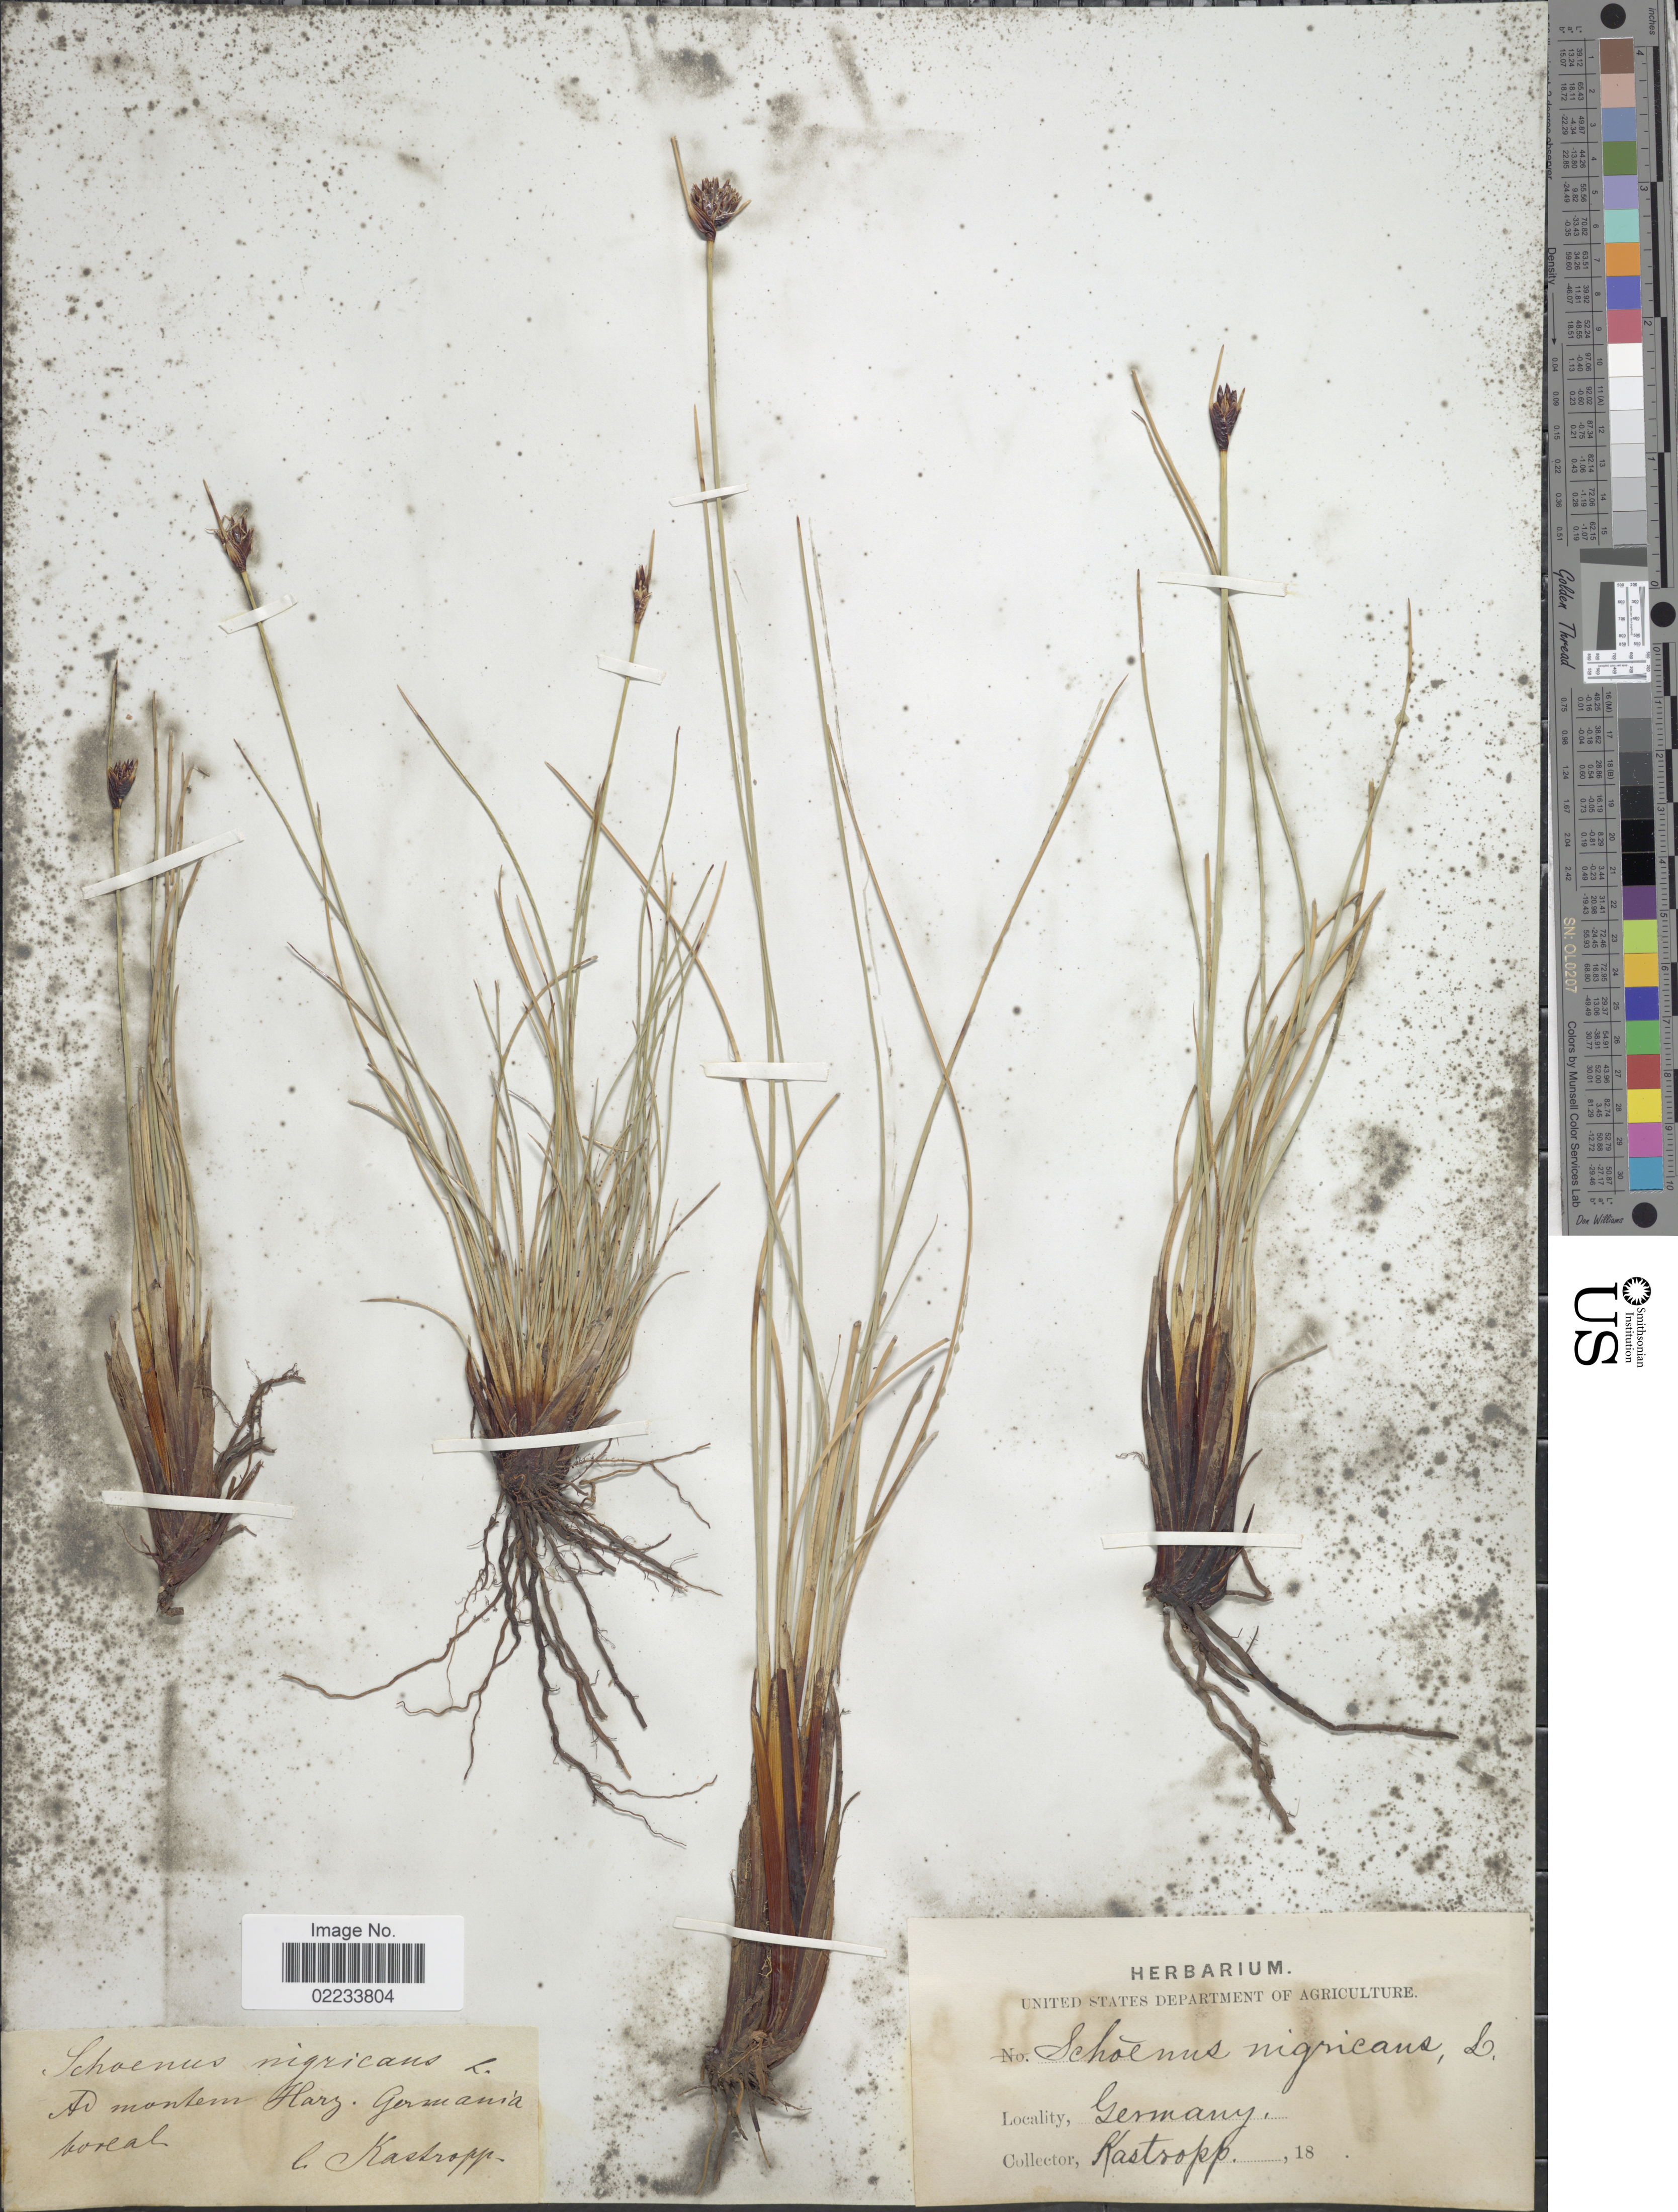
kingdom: Plantae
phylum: Tracheophyta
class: Liliopsida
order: Poales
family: Cyperaceae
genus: Schoenus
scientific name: Schoenus nigricans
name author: L.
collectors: Kastropp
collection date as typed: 18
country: Germany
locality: Ad montem Harz. Germania boreal